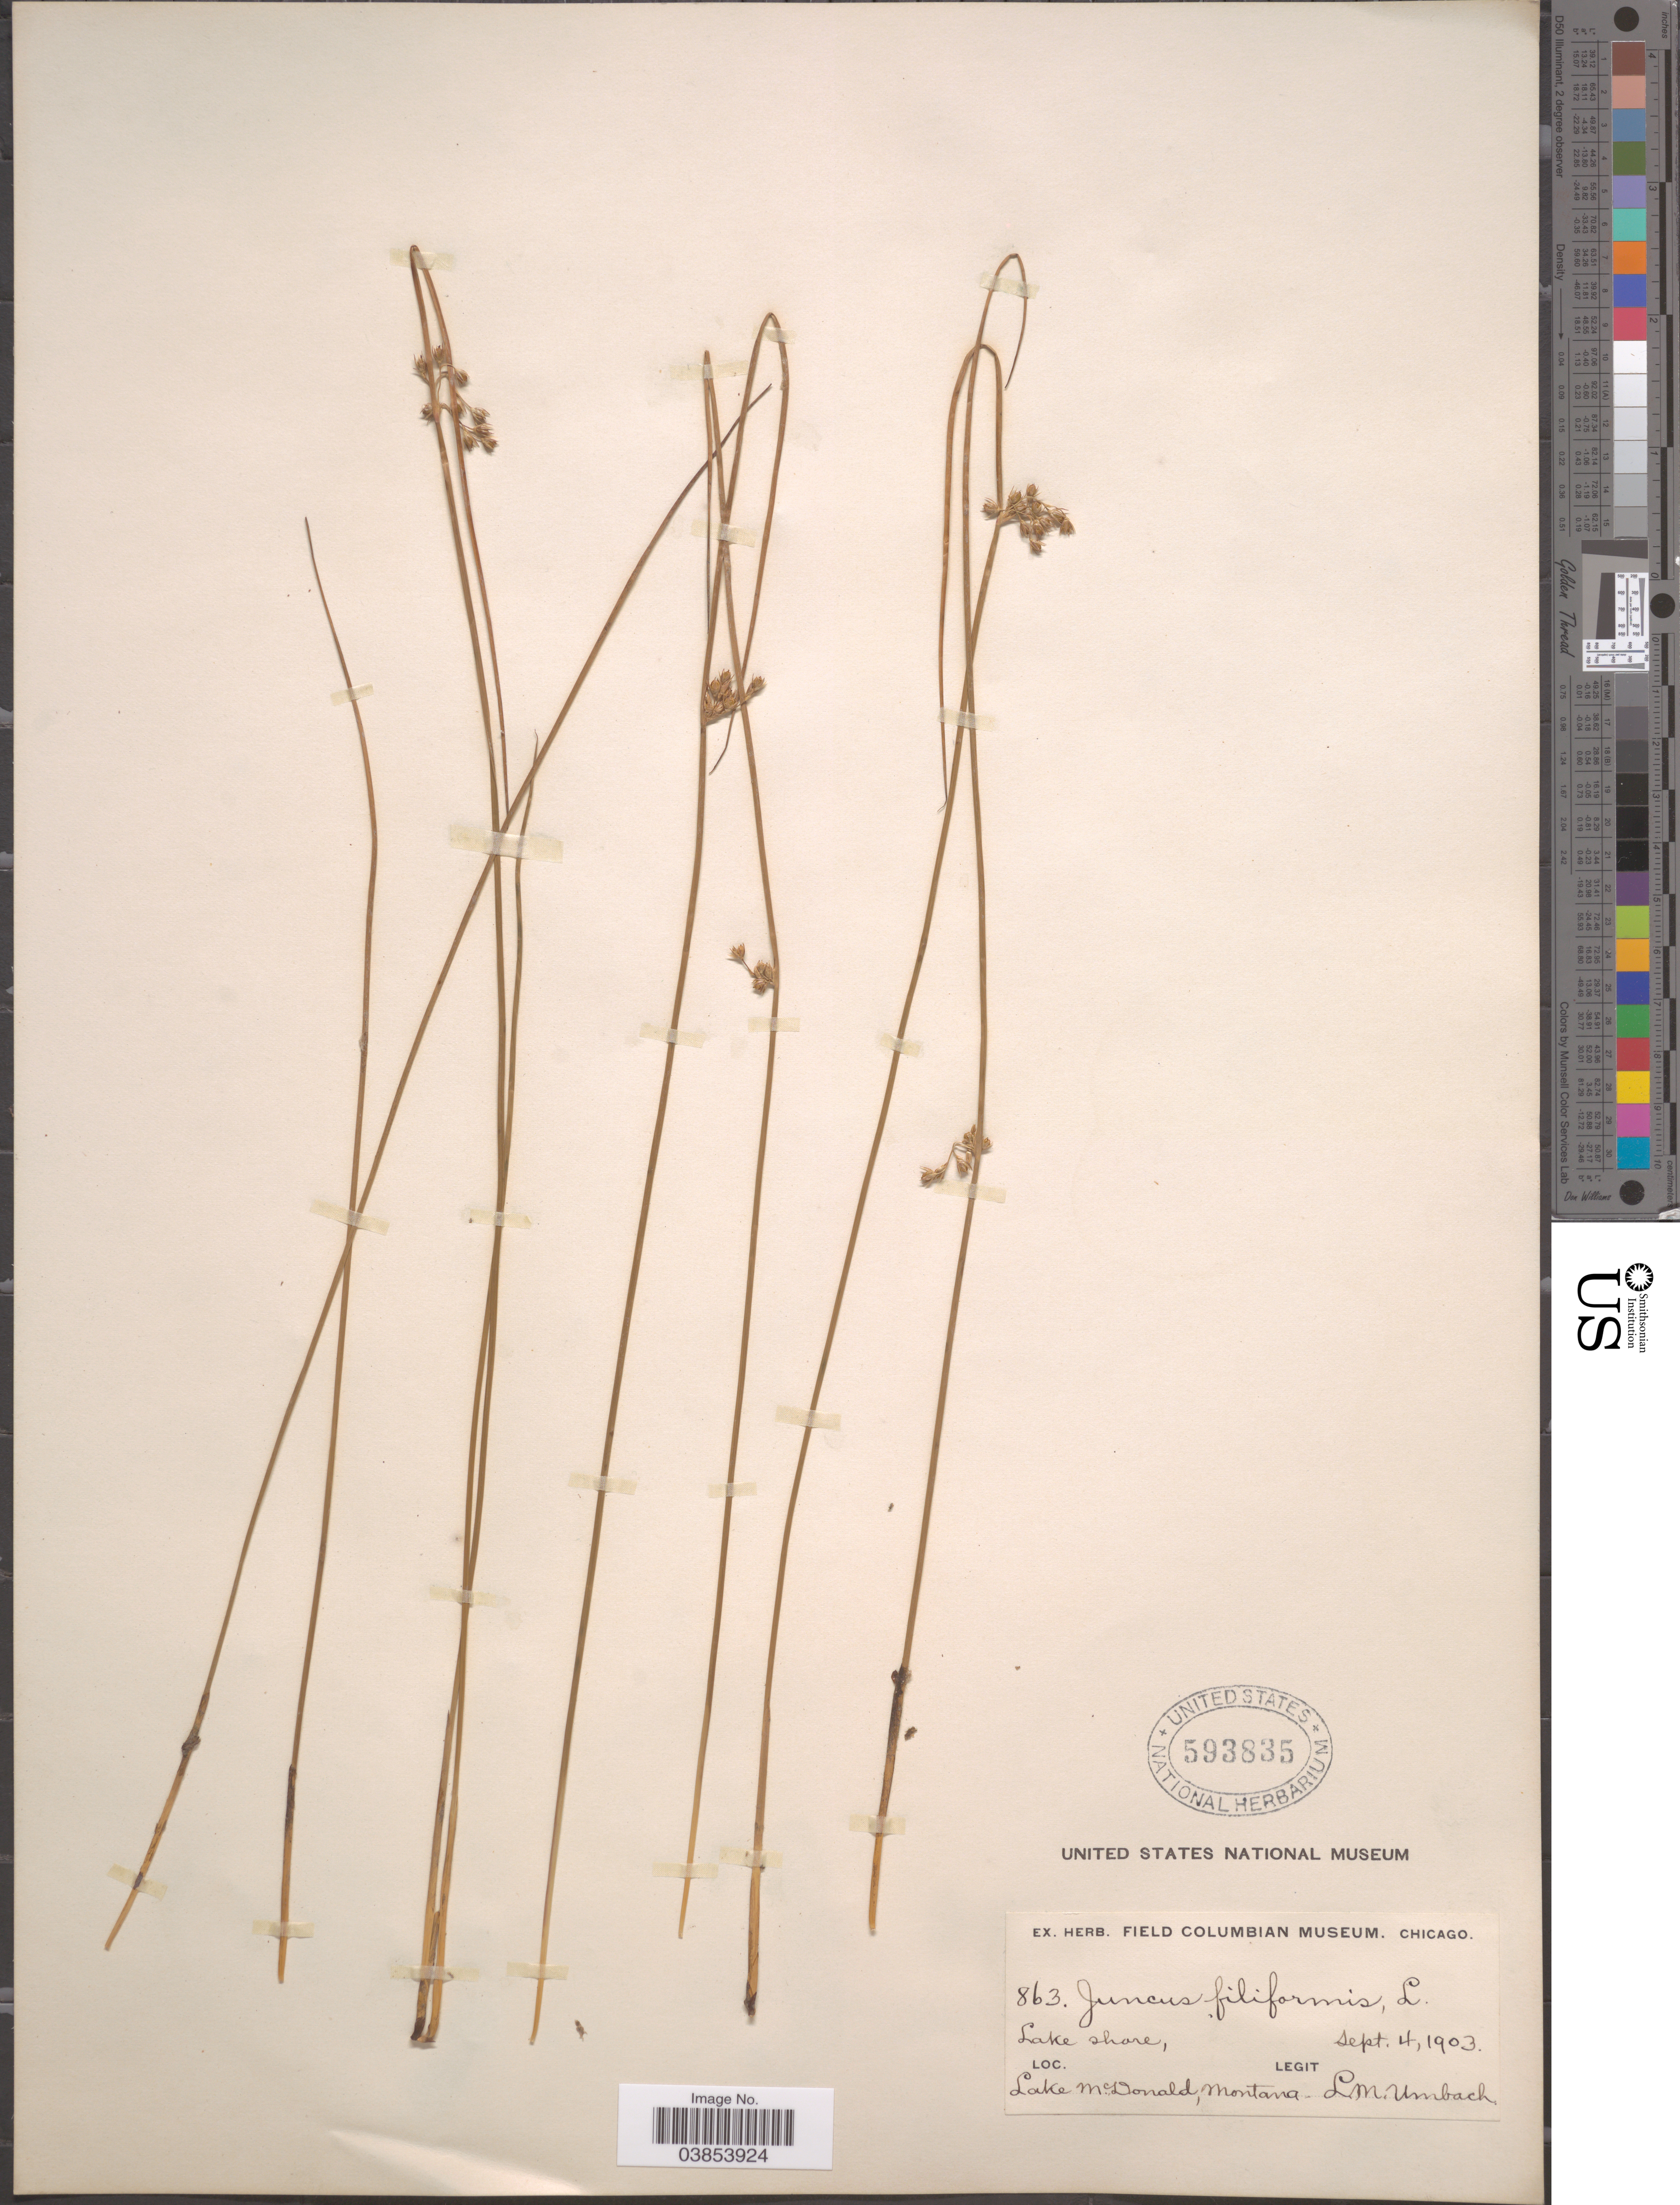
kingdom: Plantae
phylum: Tracheophyta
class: Liliopsida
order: Poales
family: Juncaceae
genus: Juncus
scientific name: Juncus filiformis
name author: L.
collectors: L. M. Umbach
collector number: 863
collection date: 1903-09-04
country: United States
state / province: Montana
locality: Lake shore, Lake McDonald.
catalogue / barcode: US 593835